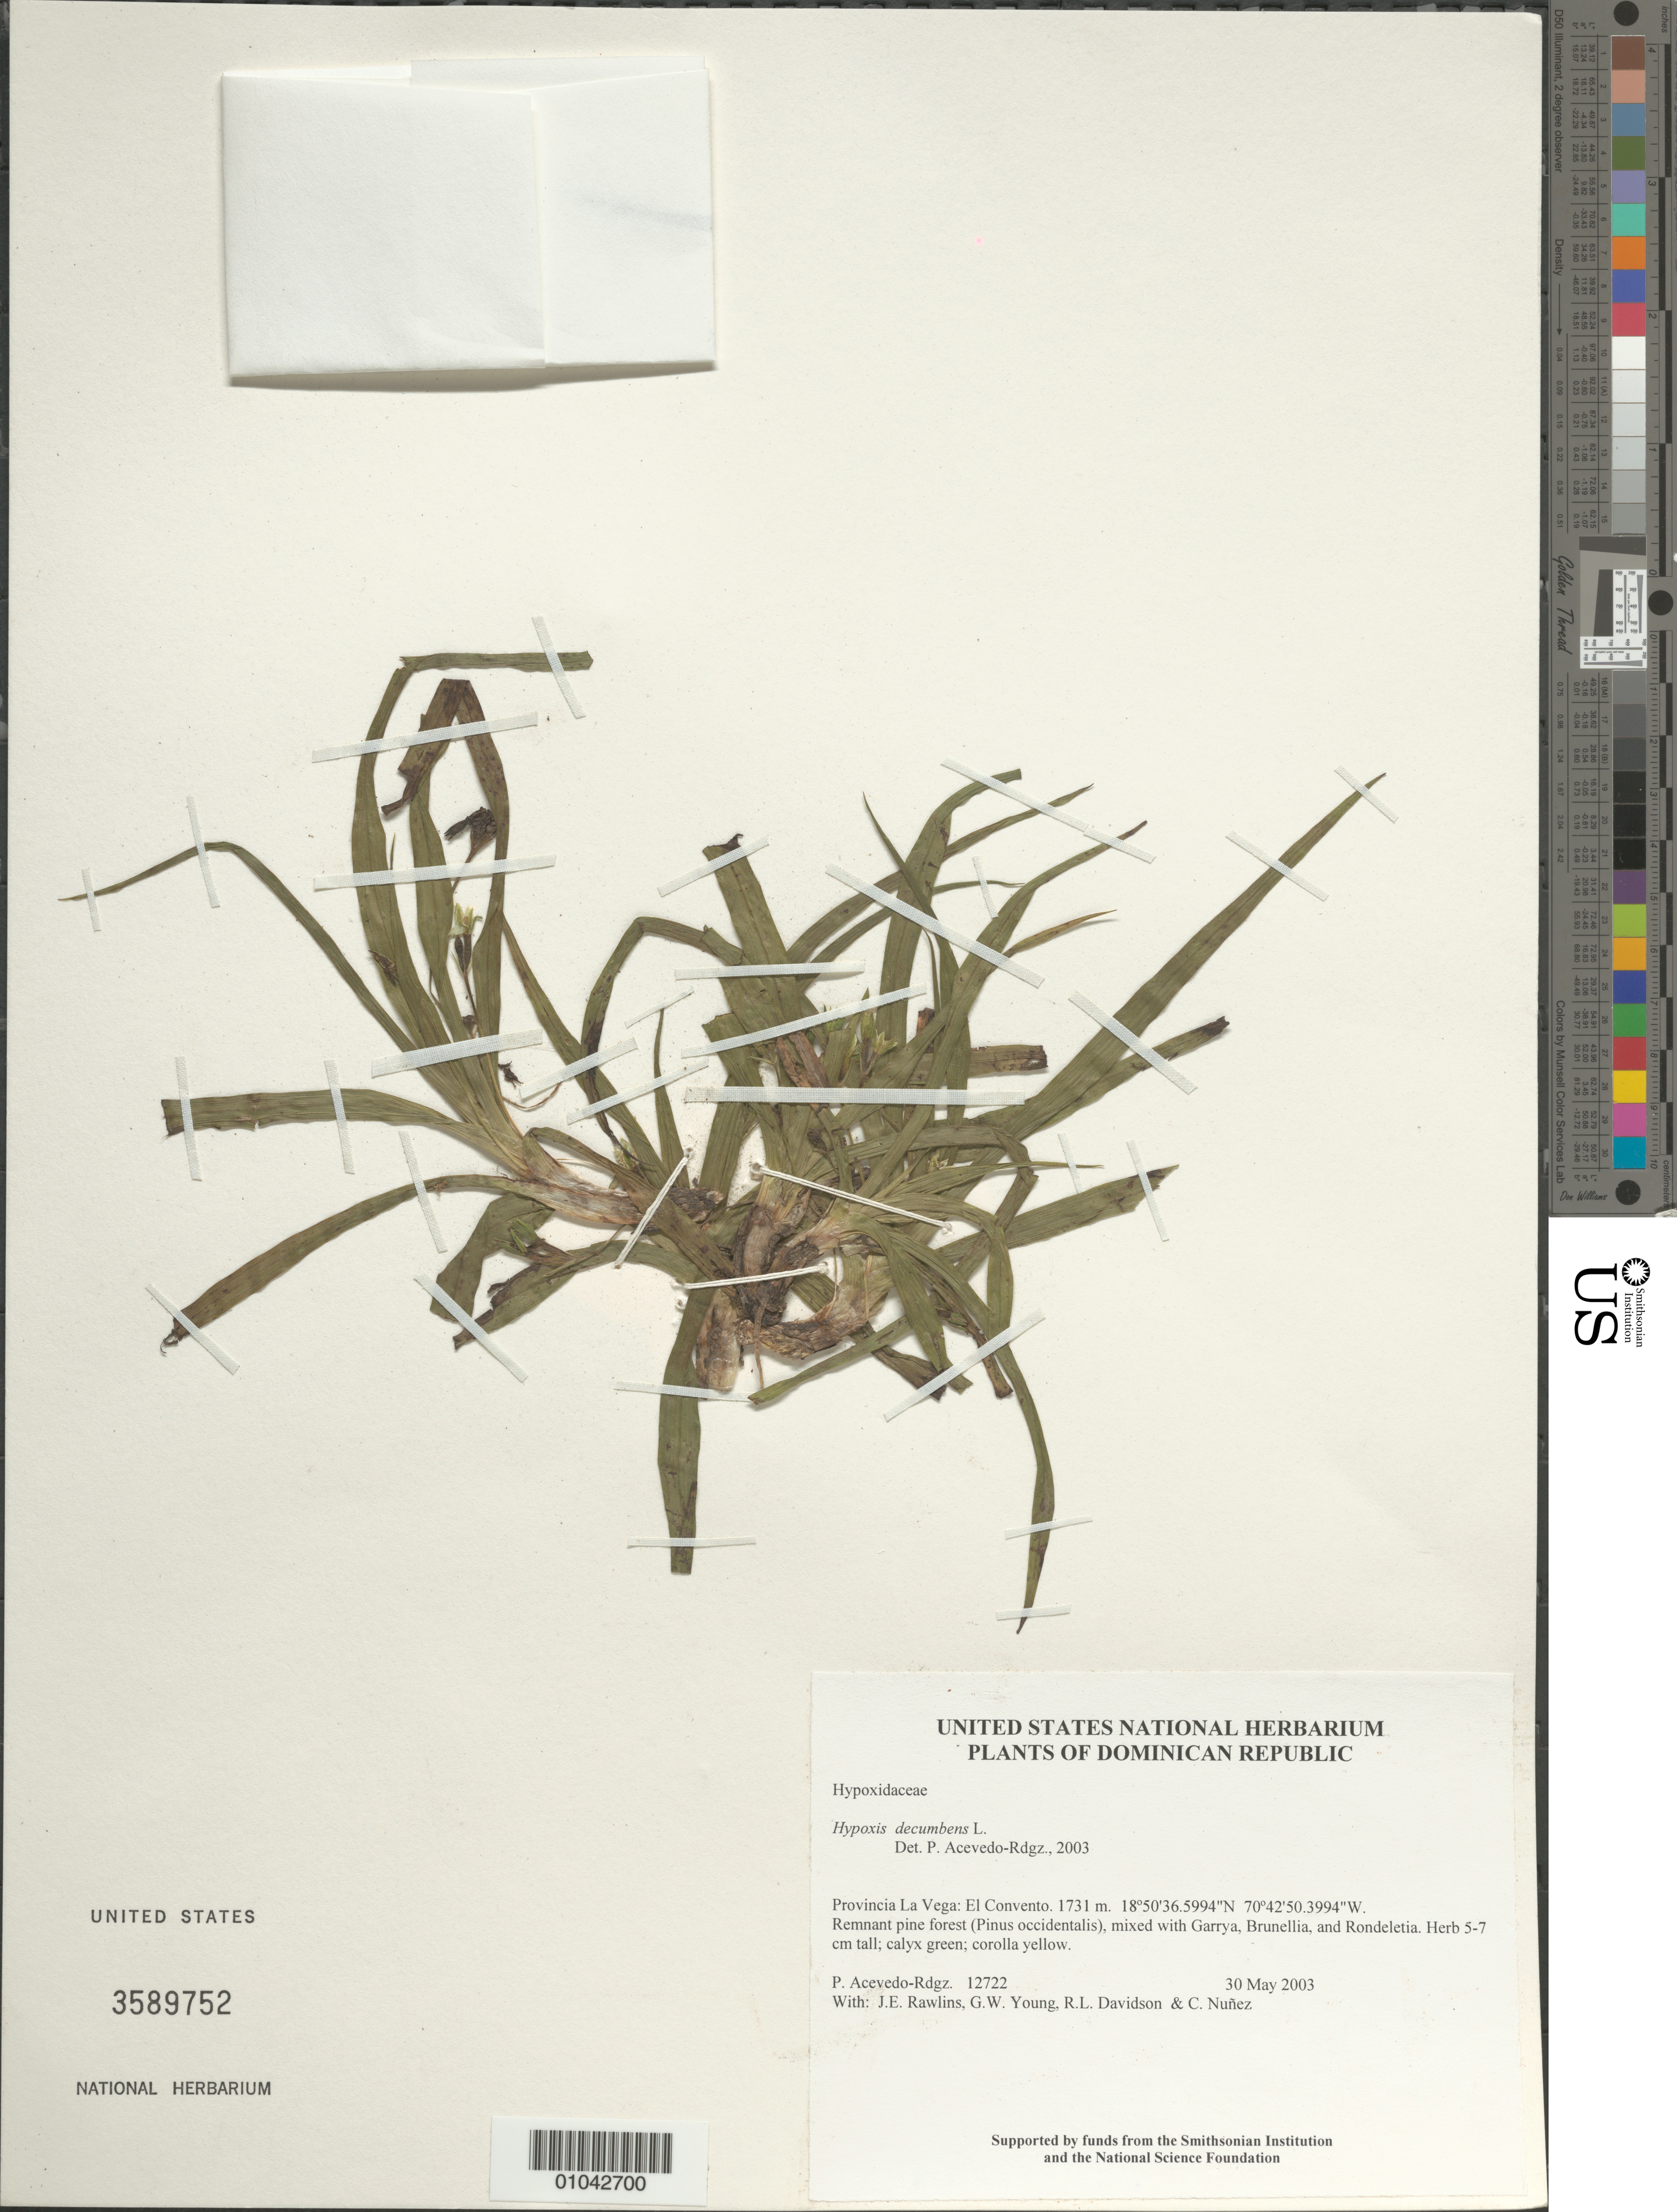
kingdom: Plantae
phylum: Tracheophyta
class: Liliopsida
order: Asparagales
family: Hypoxidaceae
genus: Hypoxis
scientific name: Hypoxis decumbens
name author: L.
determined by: Acevedo-Rodríguez, P., (BOT), Smithsonian Institution - National Museum of Natural History (UNITED STATES)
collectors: P. Acevedo-Rodr., J. Rawlins, G. Young, R. Davidson & C. Nunez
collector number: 12722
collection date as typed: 30 May 2003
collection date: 2003-05-30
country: Dominican Republic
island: Hispaniola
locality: Provincia La Vega: El Convento.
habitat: Remnant pine forest (Pinus occidentalis), mixed with Garrya, Brunellia, and Rondeletia.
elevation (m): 1731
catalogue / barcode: US 3589752